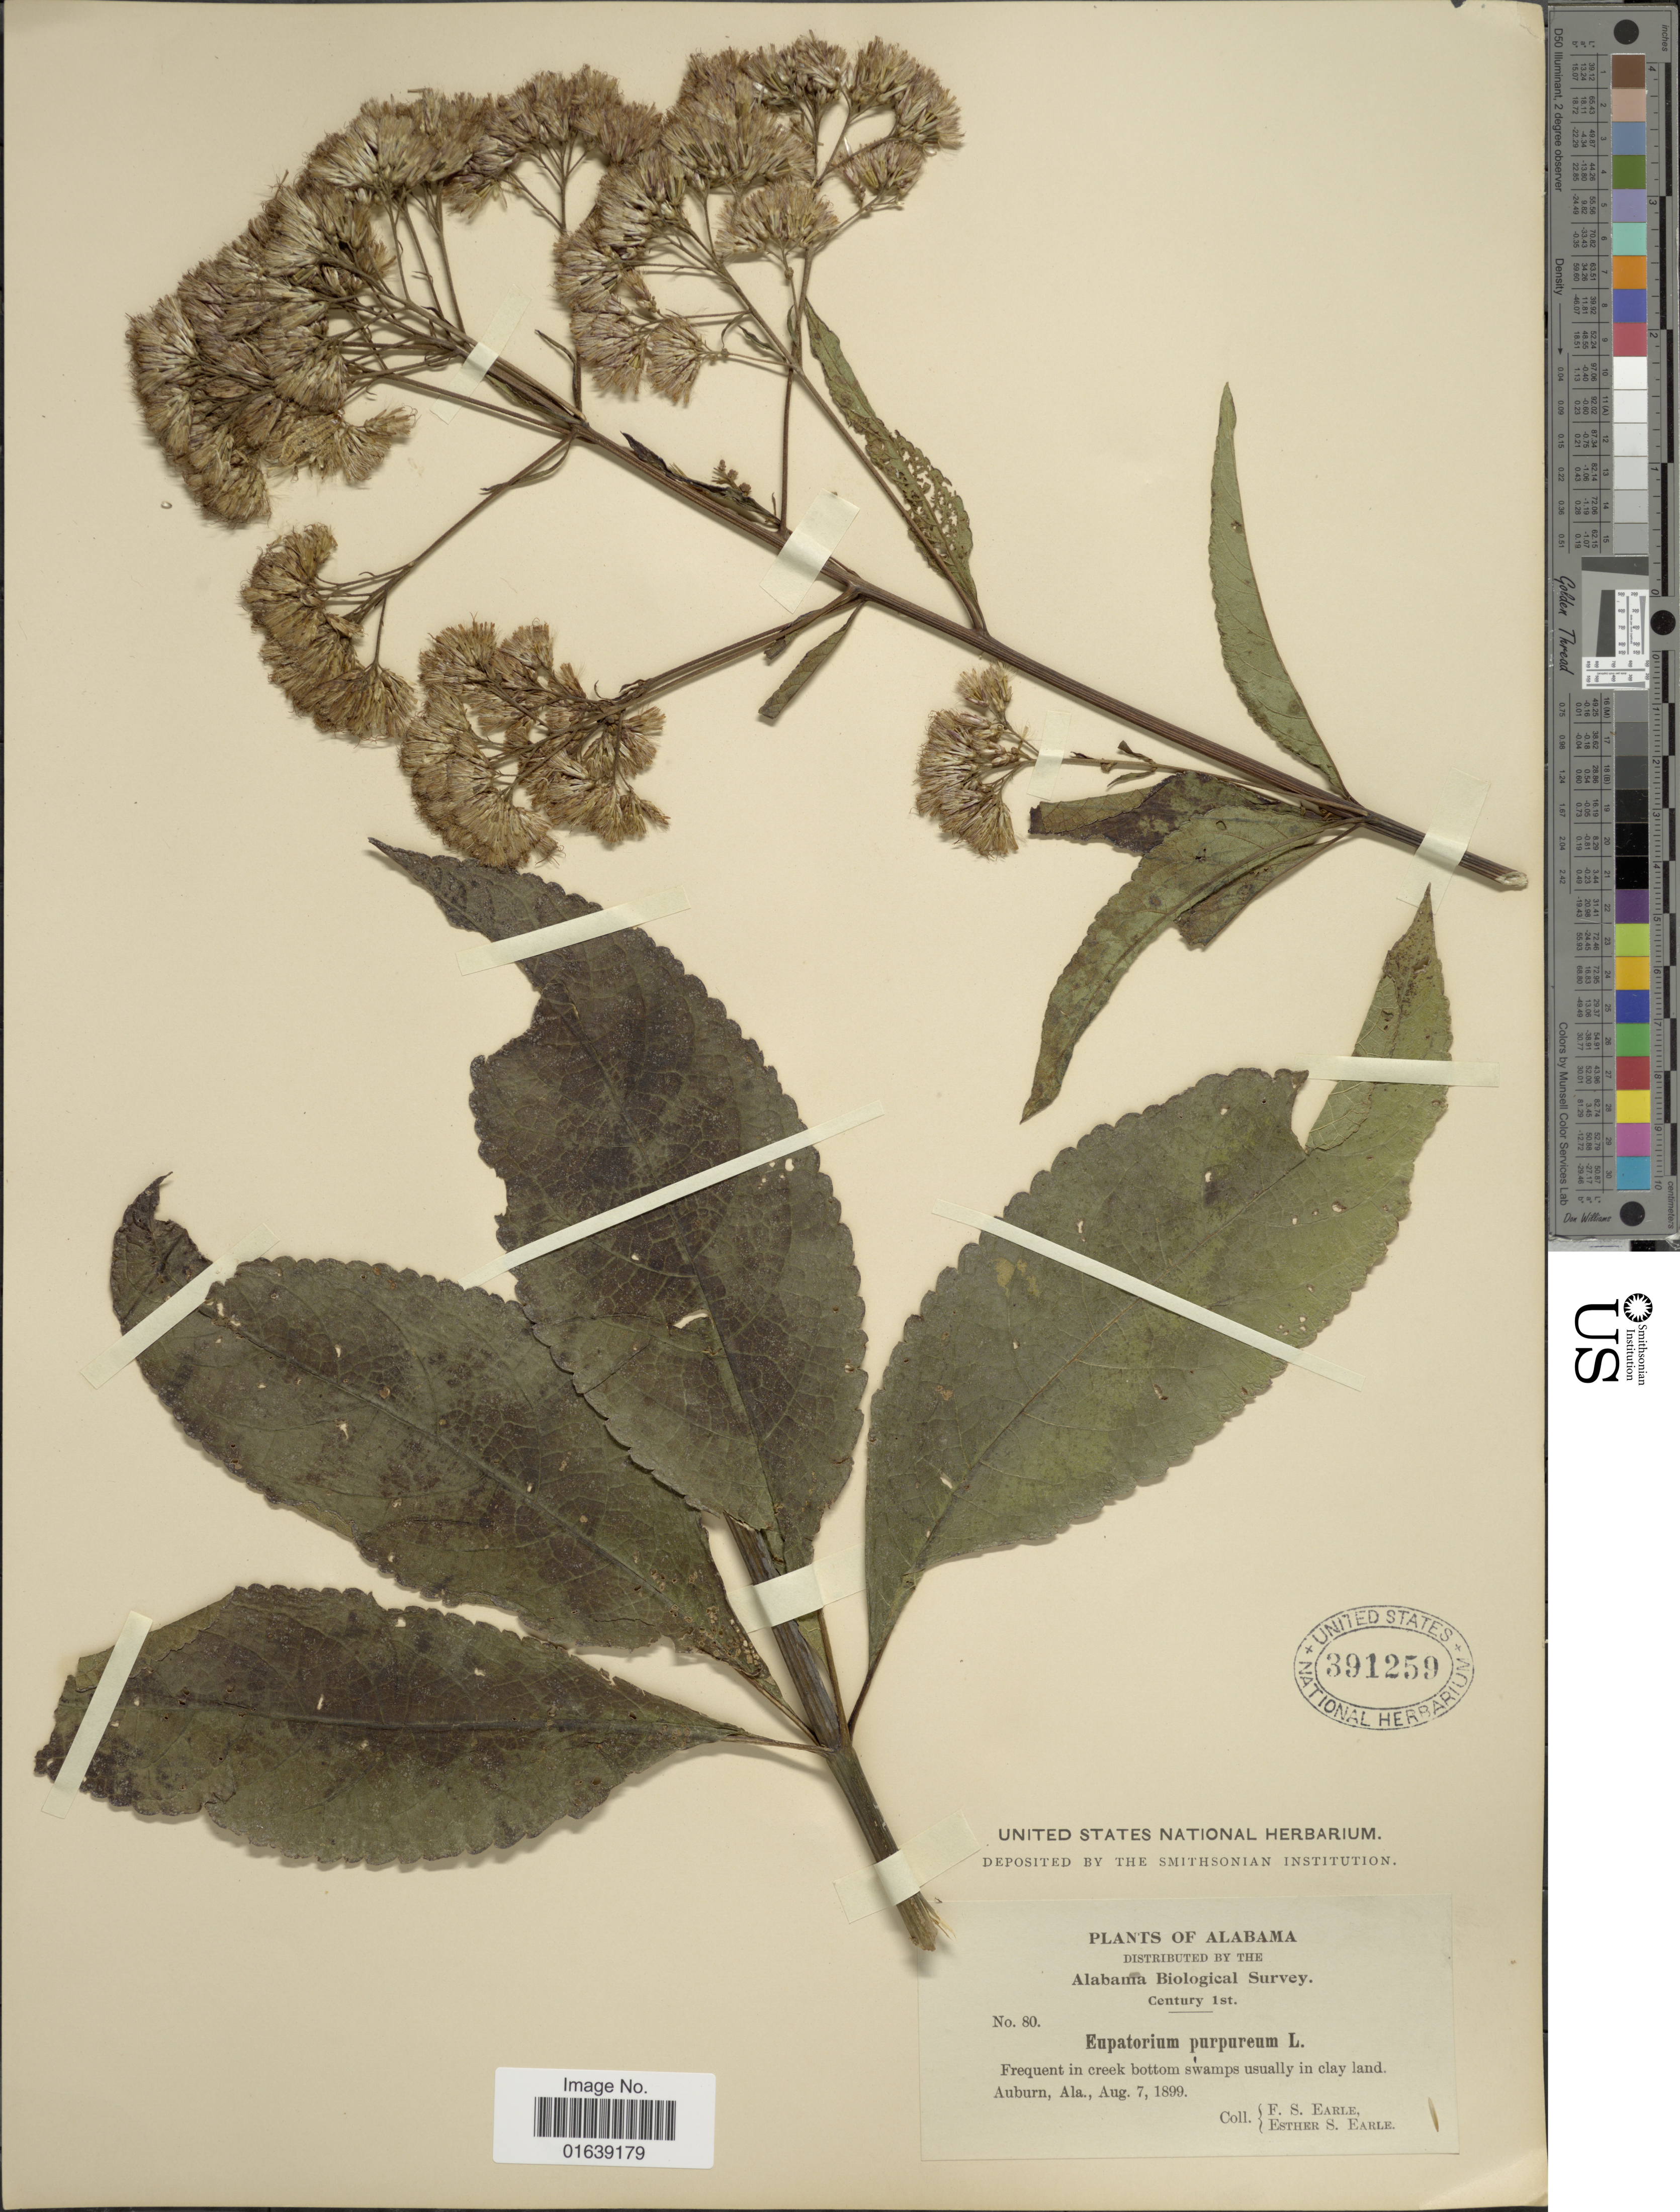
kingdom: Plantae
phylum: Tracheophyta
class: Magnoliopsida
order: Asterales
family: Asteraceae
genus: Eupatorium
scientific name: Eupatorium fistulosum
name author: Barratt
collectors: F. S. Earle & E. S. Earle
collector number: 80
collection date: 1899-08-07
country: United States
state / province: Alabama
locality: Alabama. Frequent in creek bottom swamps usually in clay land. Auburn, Ala.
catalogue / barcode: US 391259